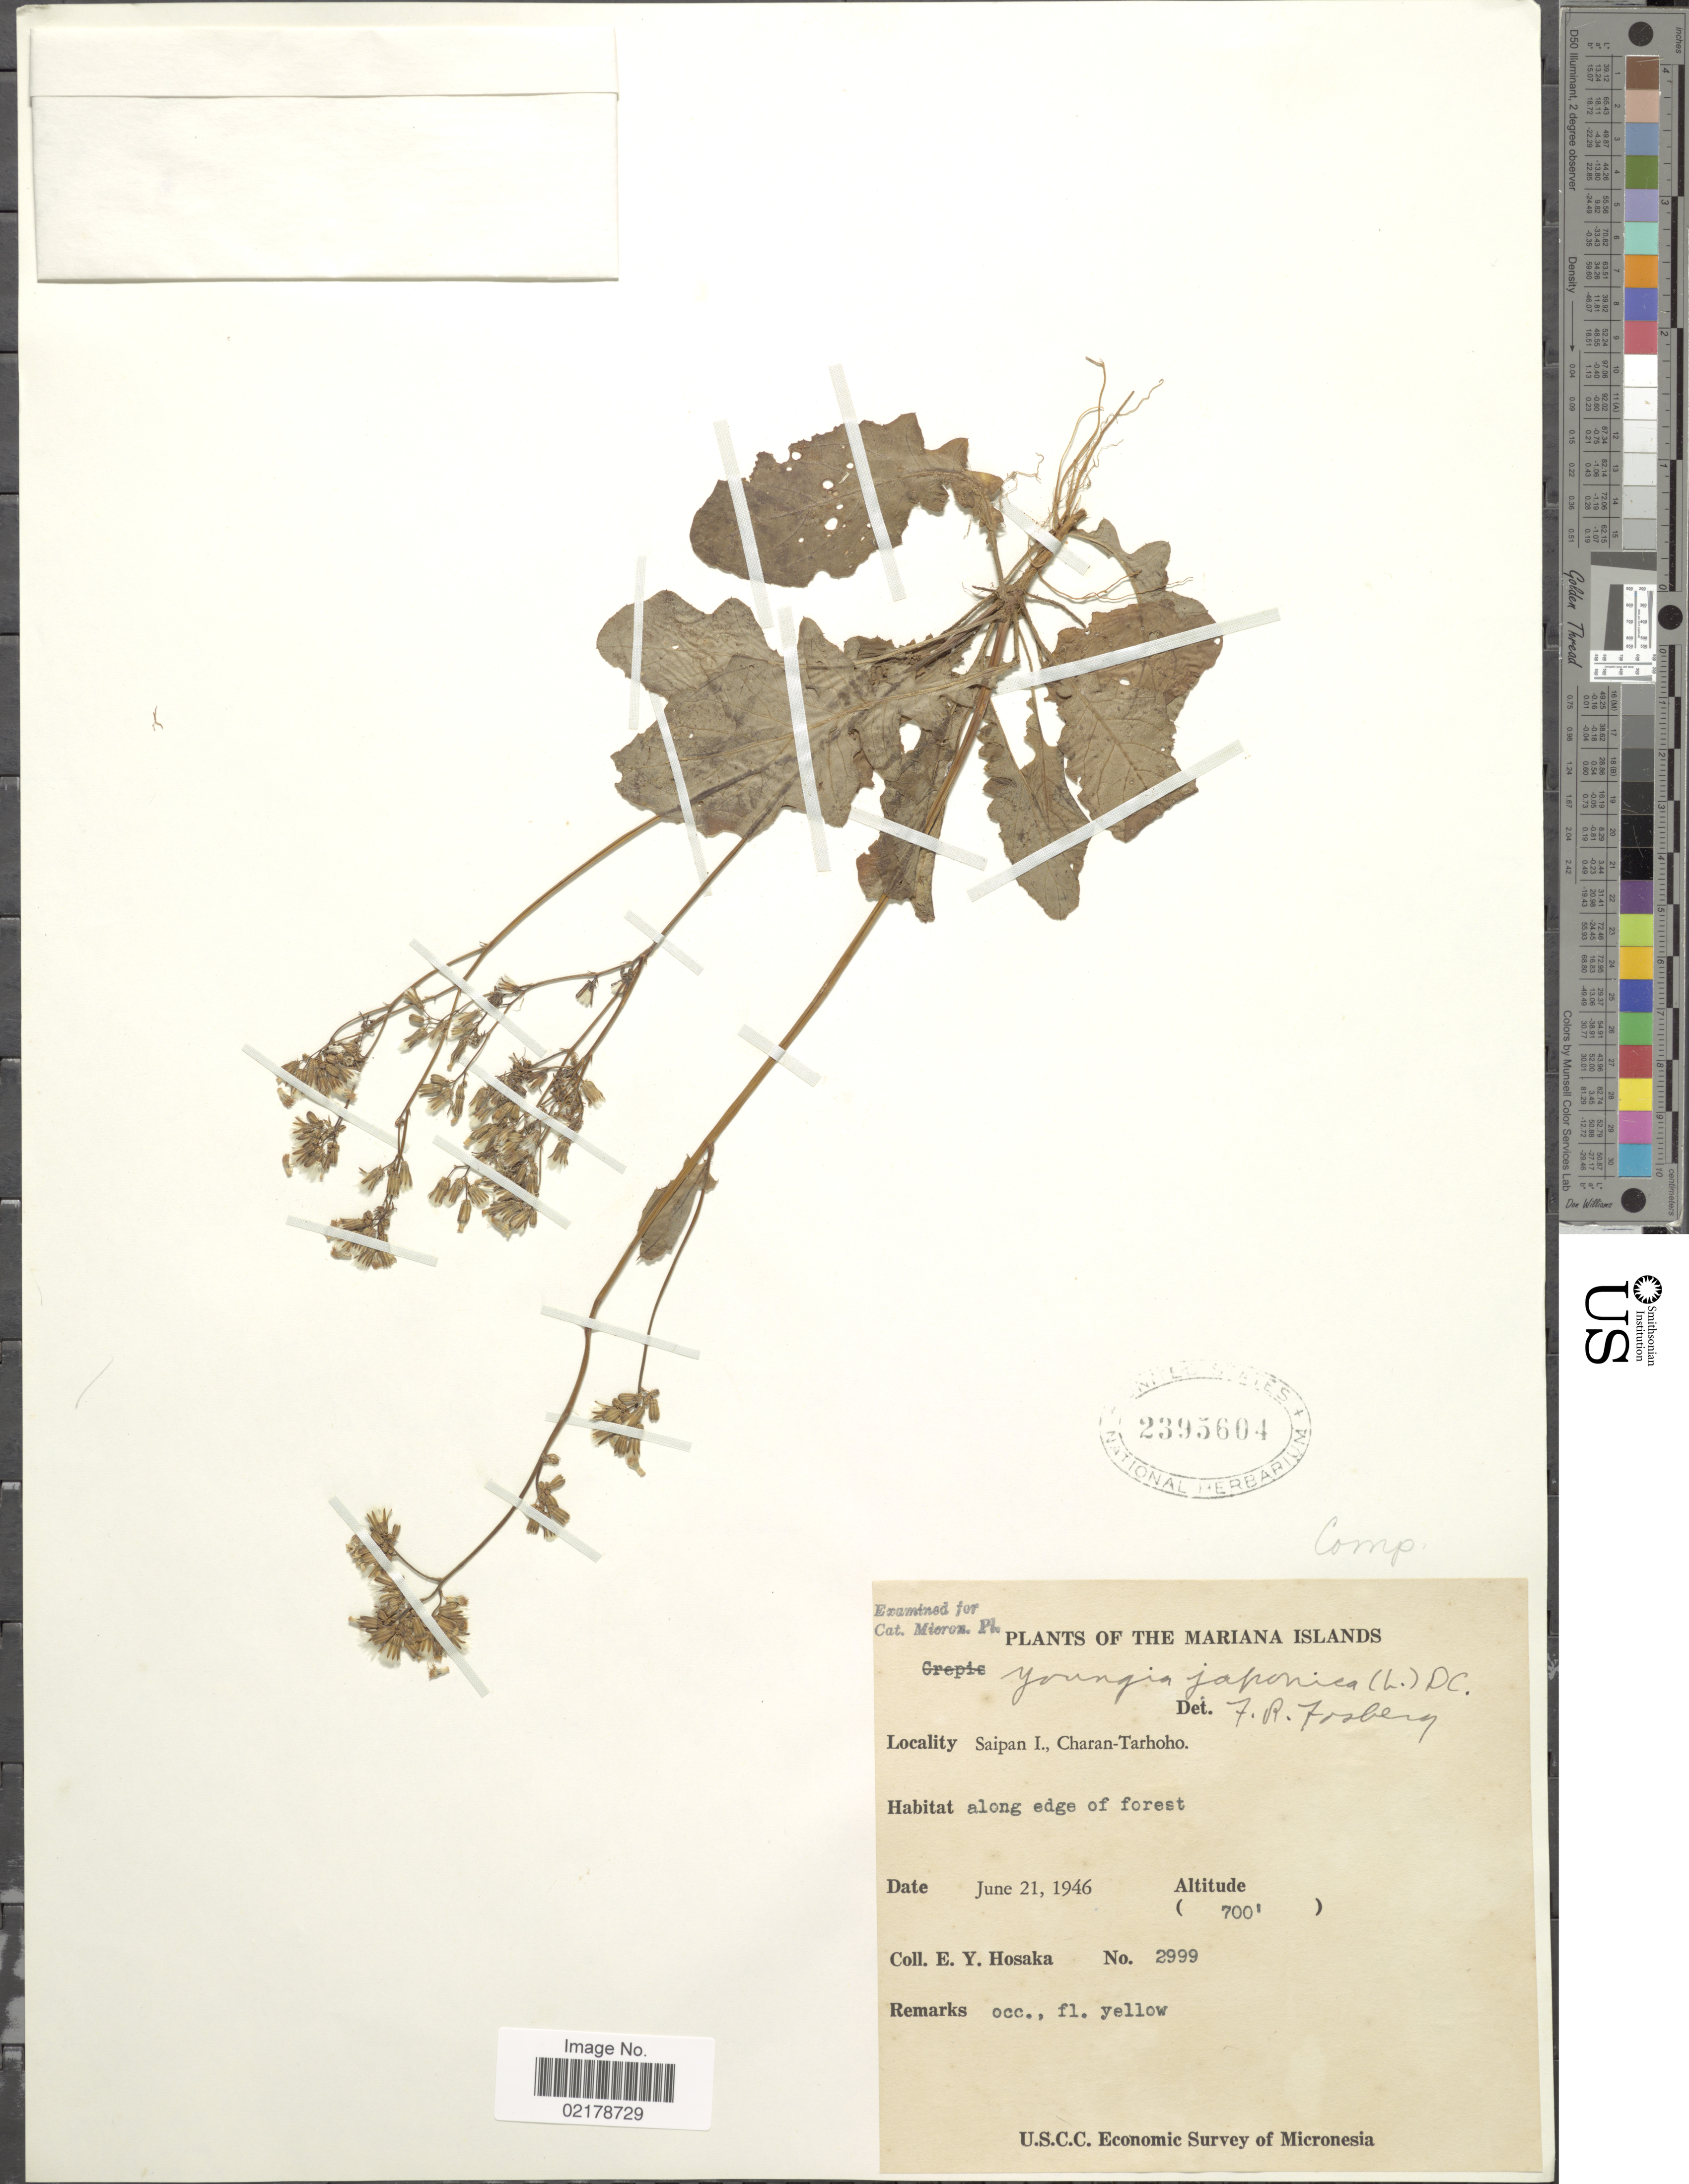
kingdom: Plantae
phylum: Tracheophyta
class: Magnoliopsida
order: Asterales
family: Asteraceae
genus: Youngia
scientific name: Youngia japonica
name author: (L.) DC.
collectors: E. Y. Hosaka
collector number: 2999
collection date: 1946-06-21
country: Northern Mariana Islands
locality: Mariana Islands. Saipan I., Charan-Tarholo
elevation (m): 213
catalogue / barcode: US 2395604